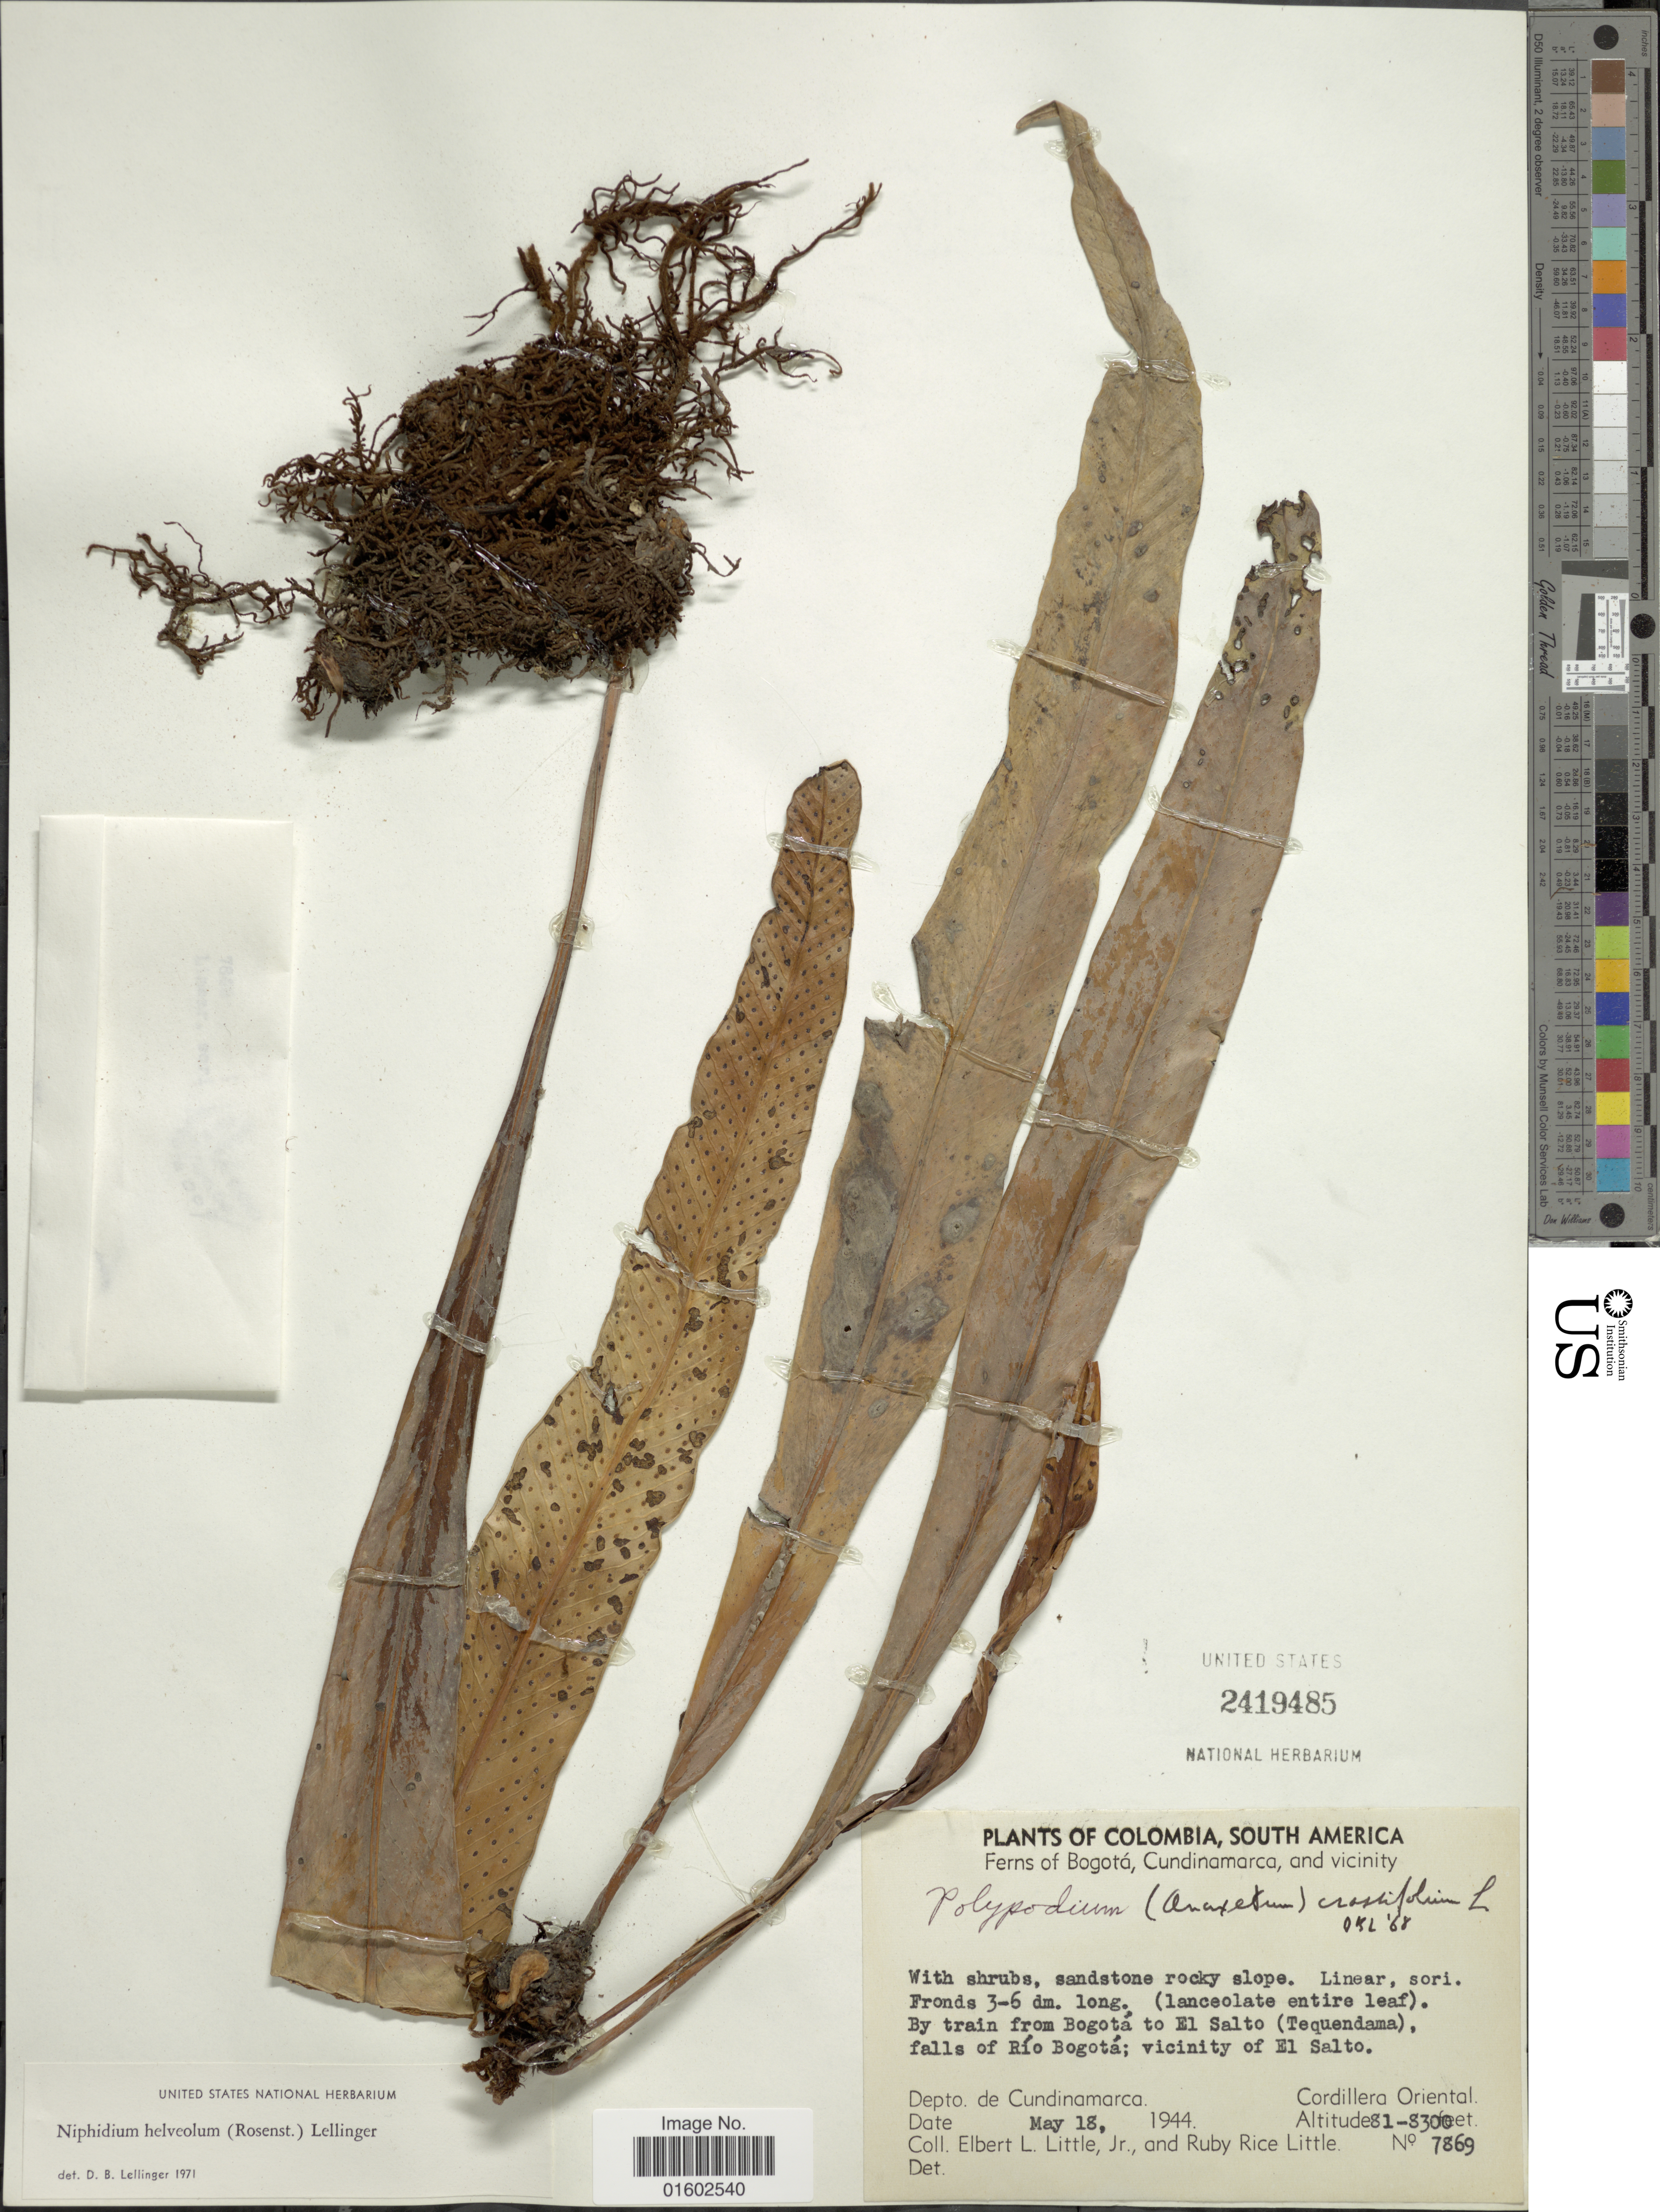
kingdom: Plantae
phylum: Tracheophyta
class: Polypodiopsida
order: Polypodiales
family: Polypodiaceae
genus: Niphidium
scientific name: Niphidium mortonianum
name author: Lellinger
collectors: E. L. Little & R. R. Little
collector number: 7869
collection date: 1944-05-18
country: Colombia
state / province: Cundinamarca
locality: Depto de Cundinamarca and vicinity, Cordillera Oriental, By train from Bogota to El Salto (Tequendama) falls of Rio Bogota; vicinity of El Salto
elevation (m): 305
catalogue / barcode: US 2419485